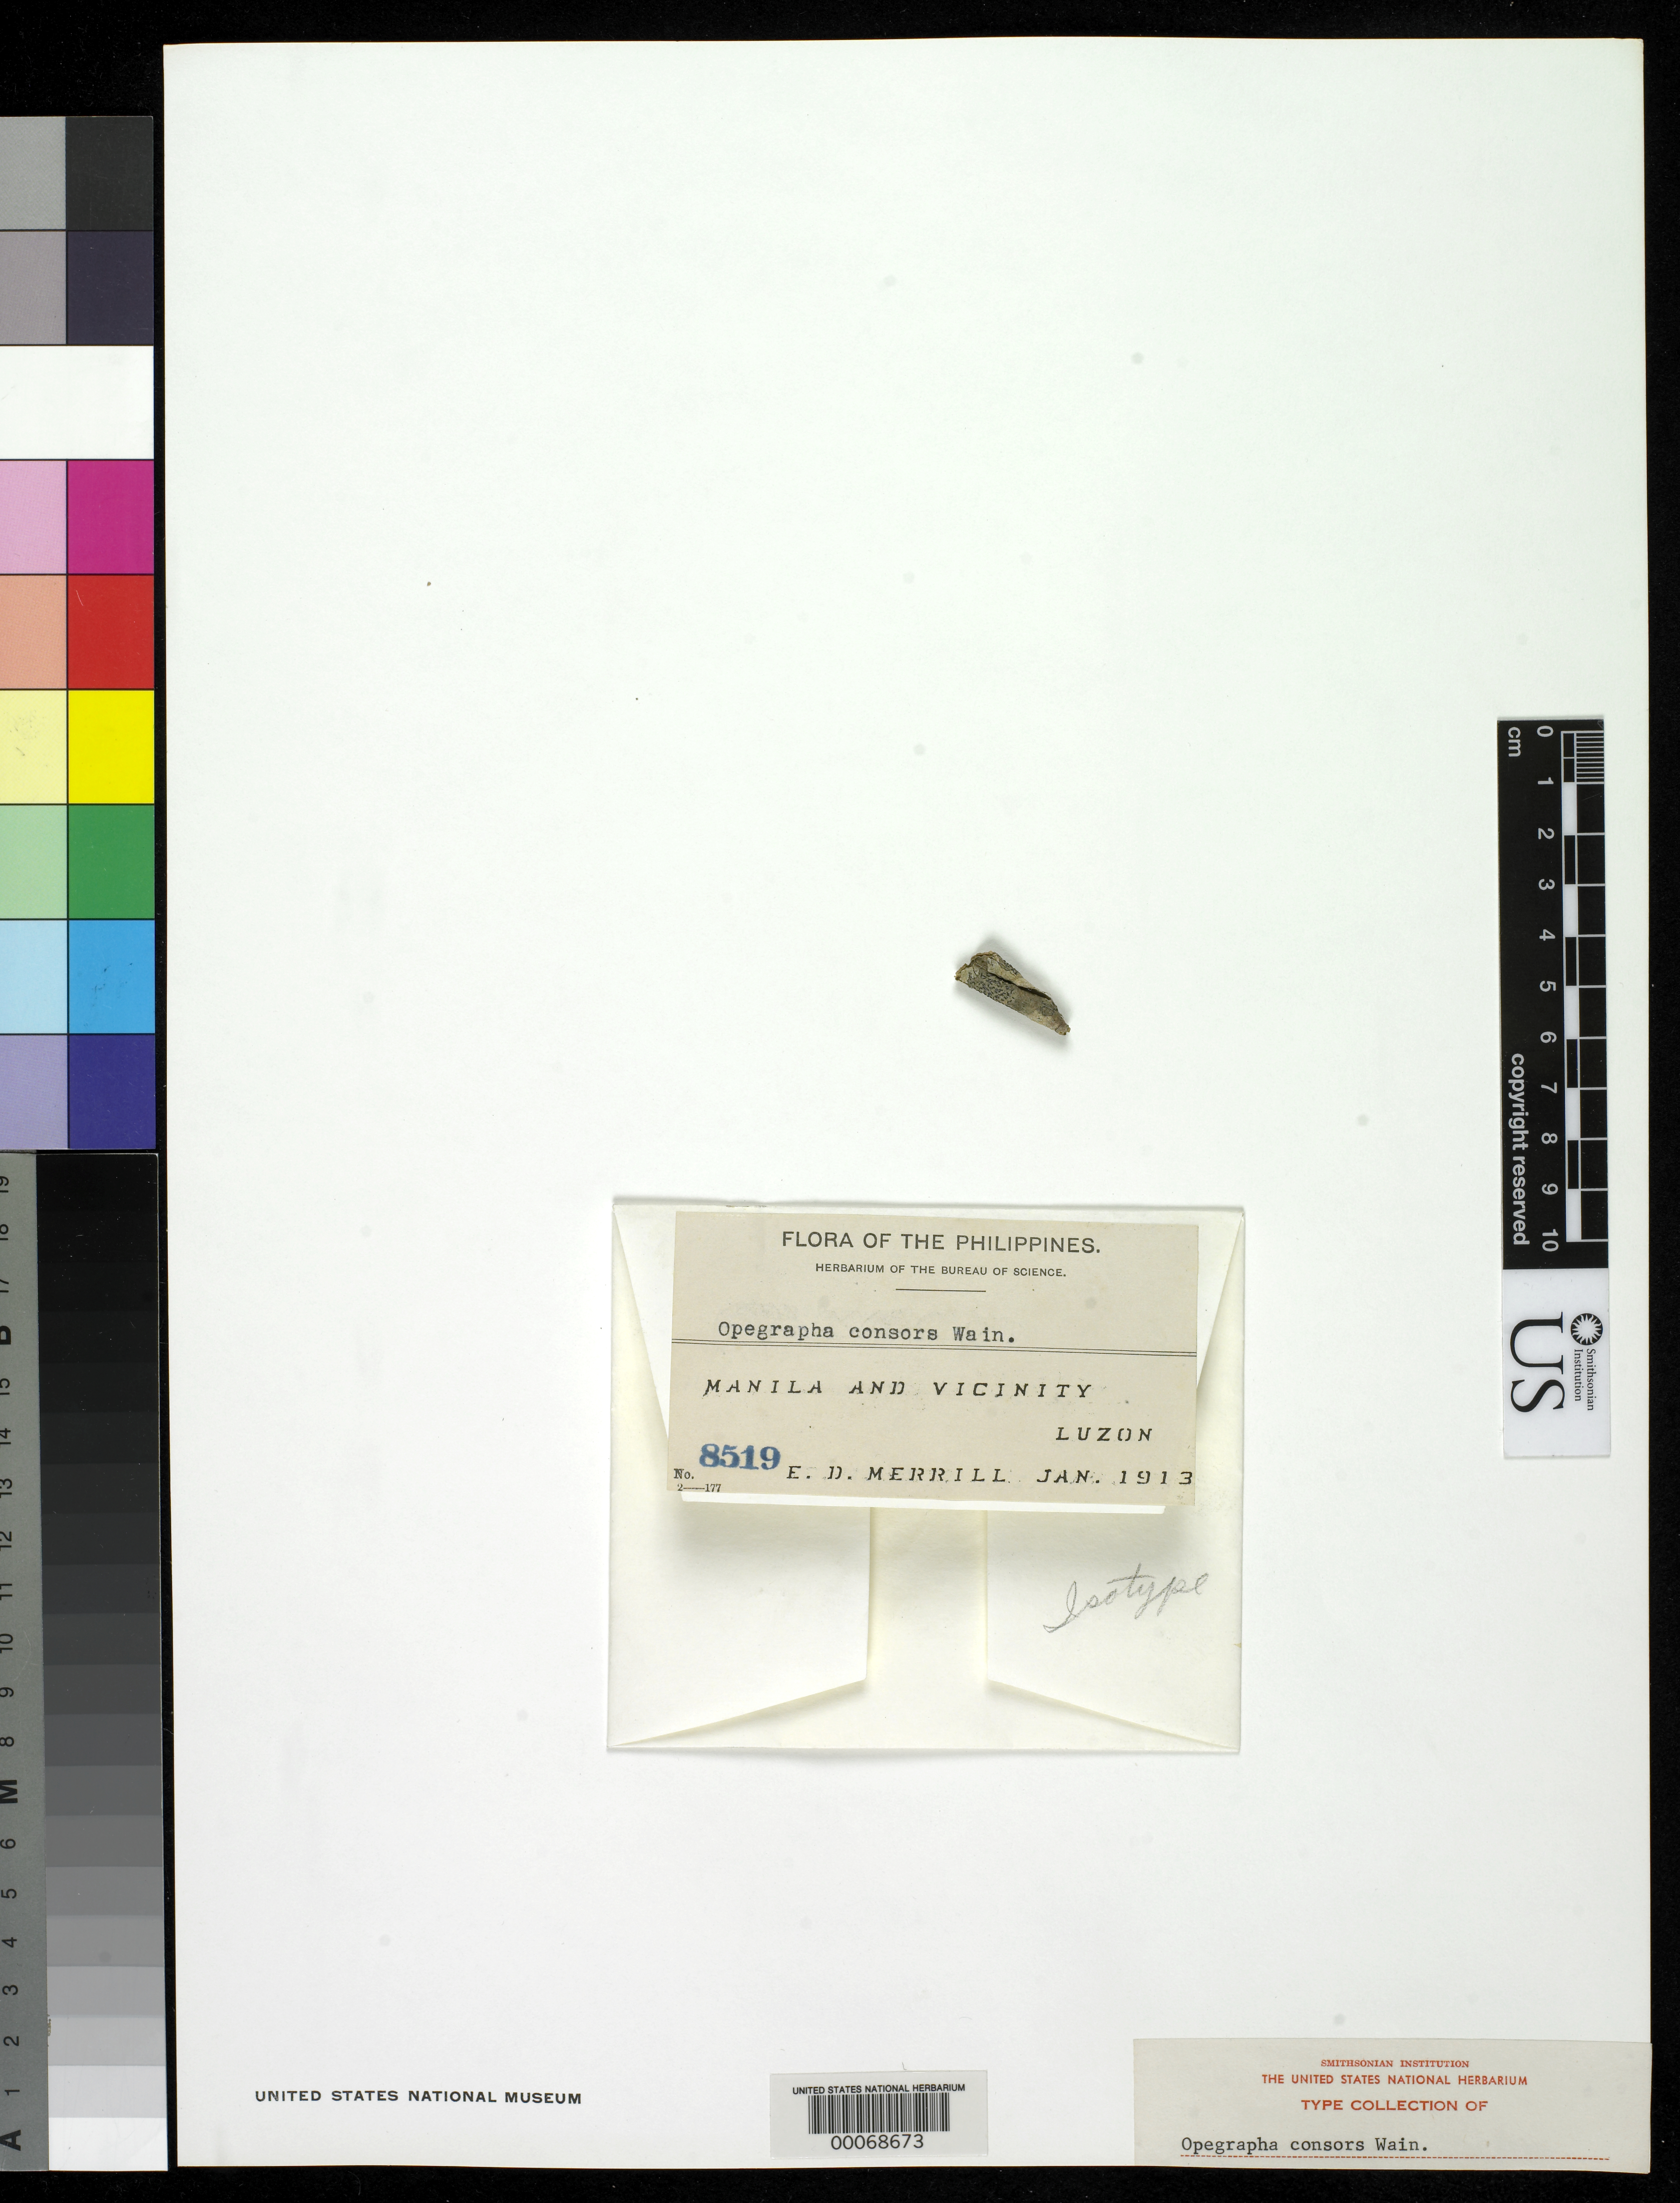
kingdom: Fungi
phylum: Ascomycota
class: Arthoniomycetes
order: Arthoniales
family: Opegraphaceae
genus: Opegrapha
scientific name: Opegrapha consors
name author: Vain.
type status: Isotype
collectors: E. D. Merrill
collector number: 8519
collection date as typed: Jan 1913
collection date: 1913-01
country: Philippines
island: Luzon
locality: Manila & vicinity.